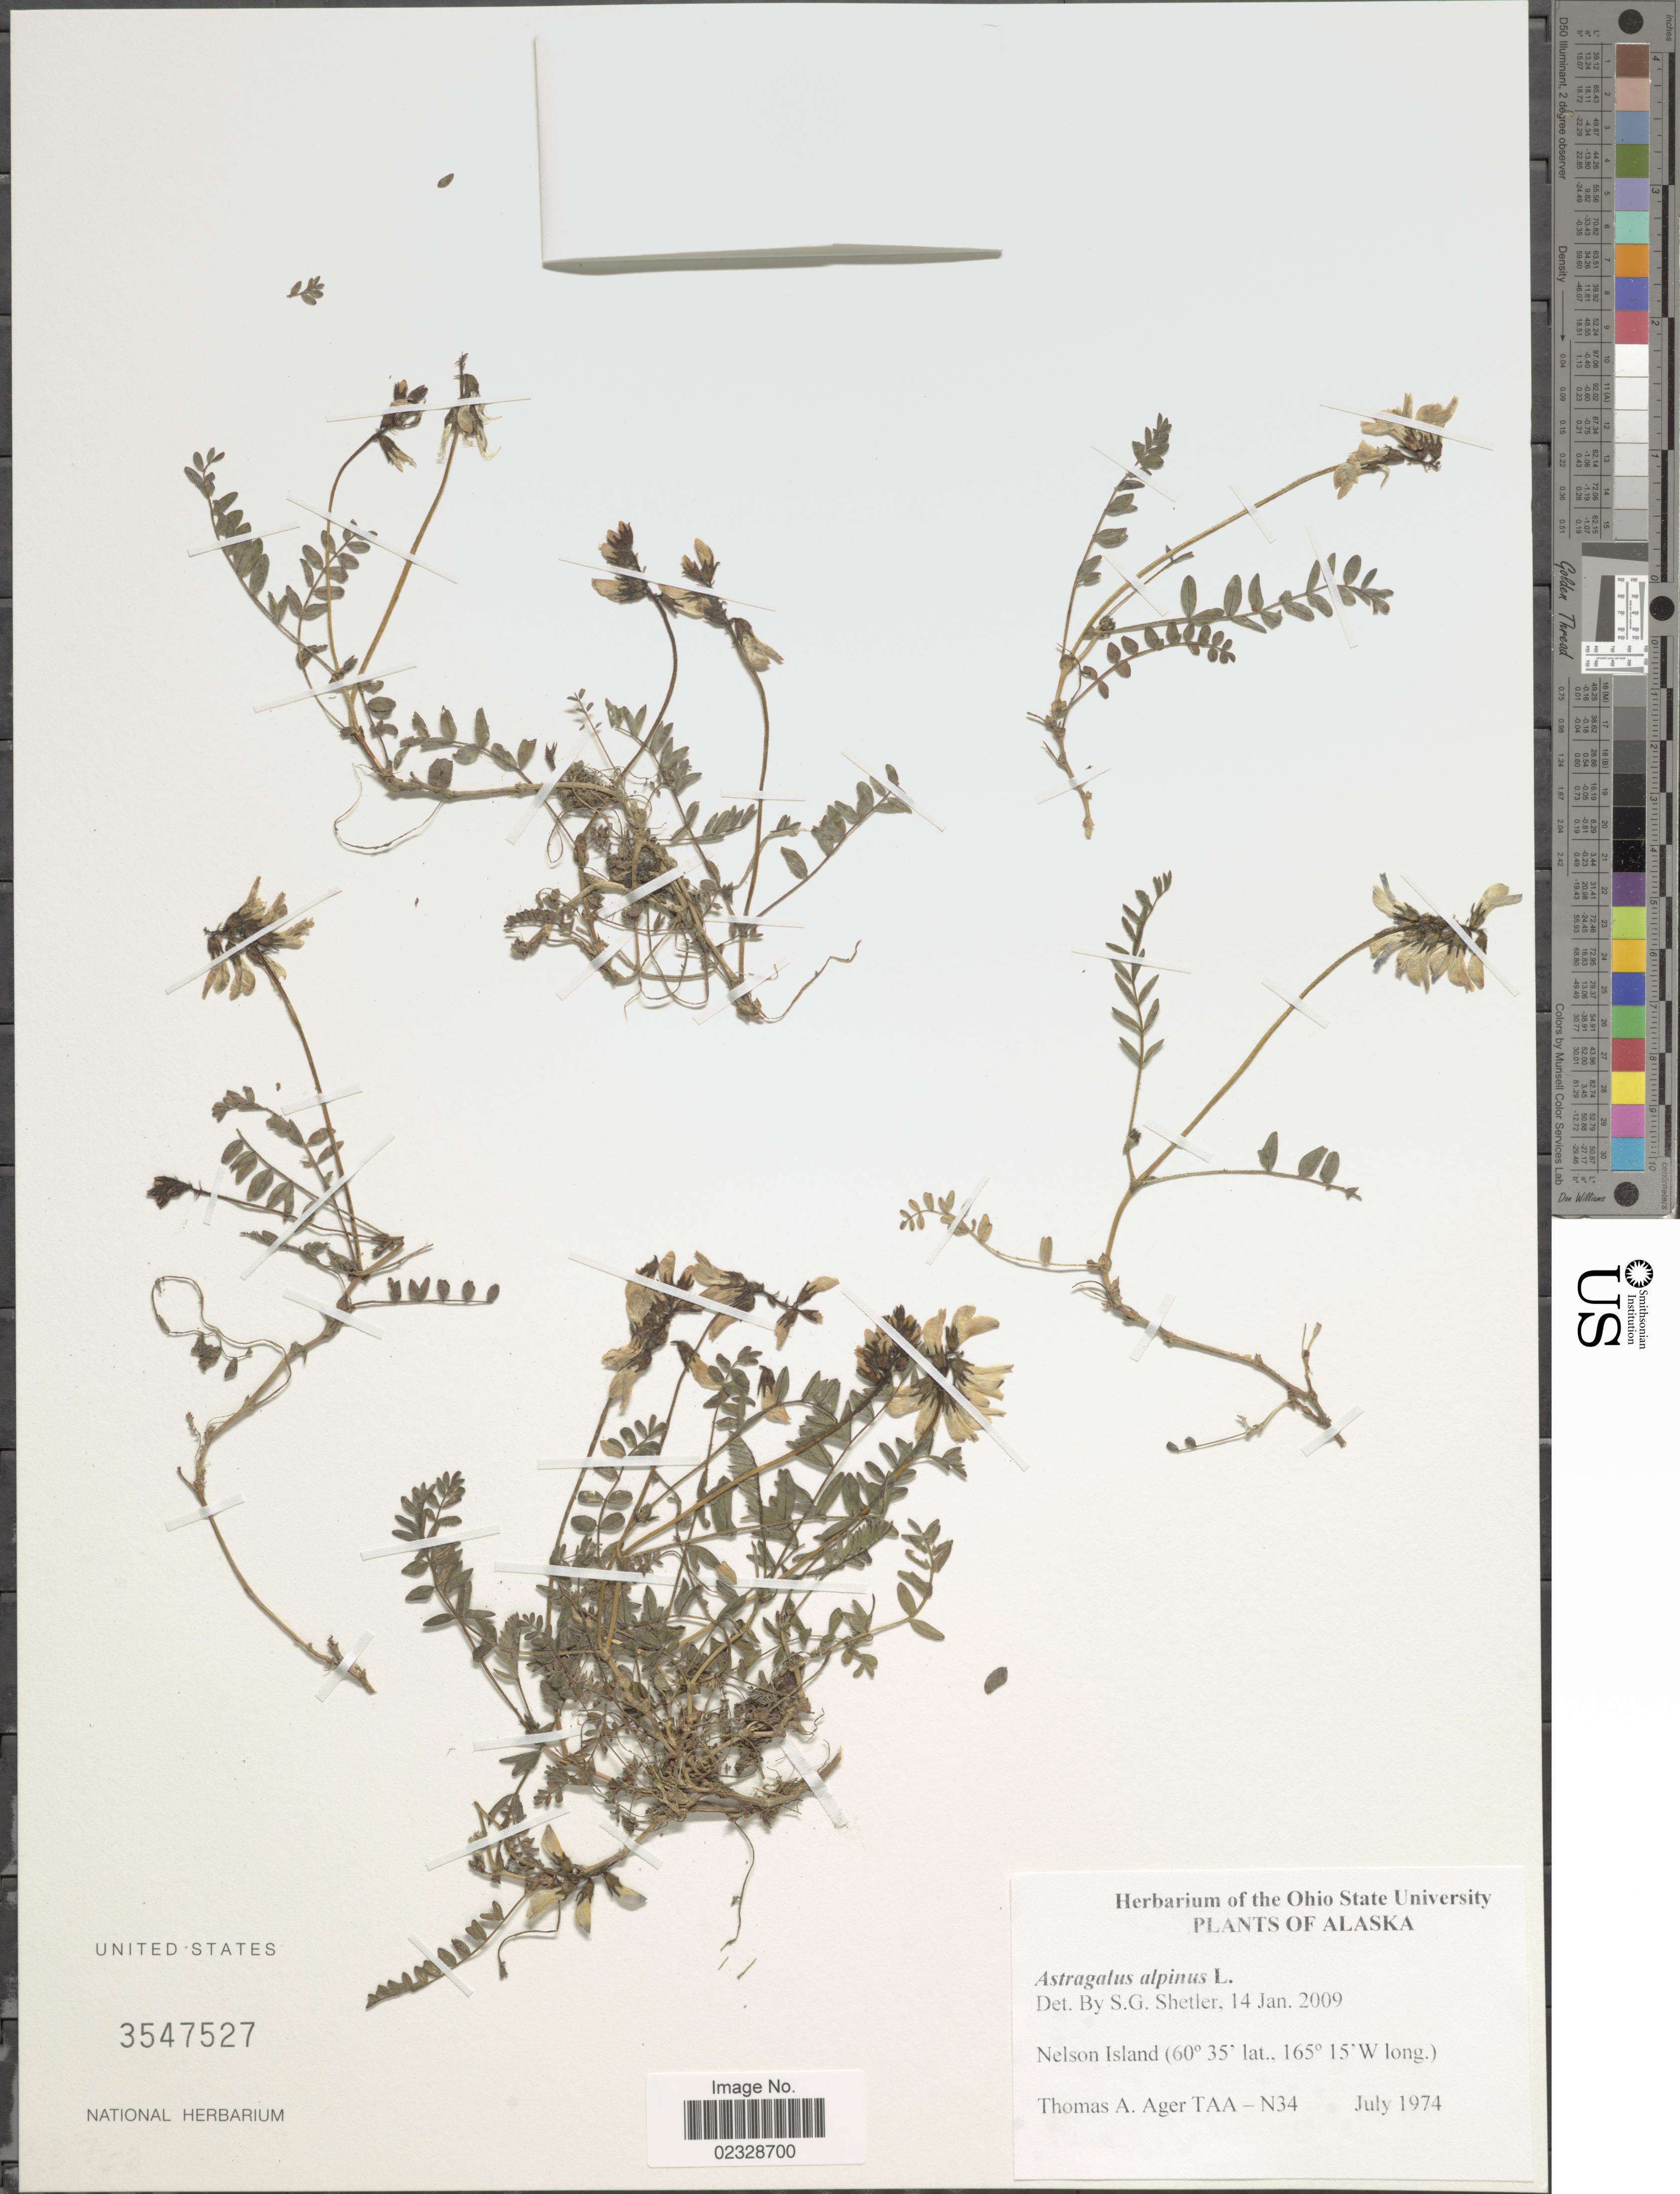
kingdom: Plantae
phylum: Tracheophyta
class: Magnoliopsida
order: Fabales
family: Fabaceae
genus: Astragalus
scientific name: Astragalus alpinus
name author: L.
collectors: T. A. Ager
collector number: TAA-N34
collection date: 1974-07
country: United States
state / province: Alaska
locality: Nelson Island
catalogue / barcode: US 3547527